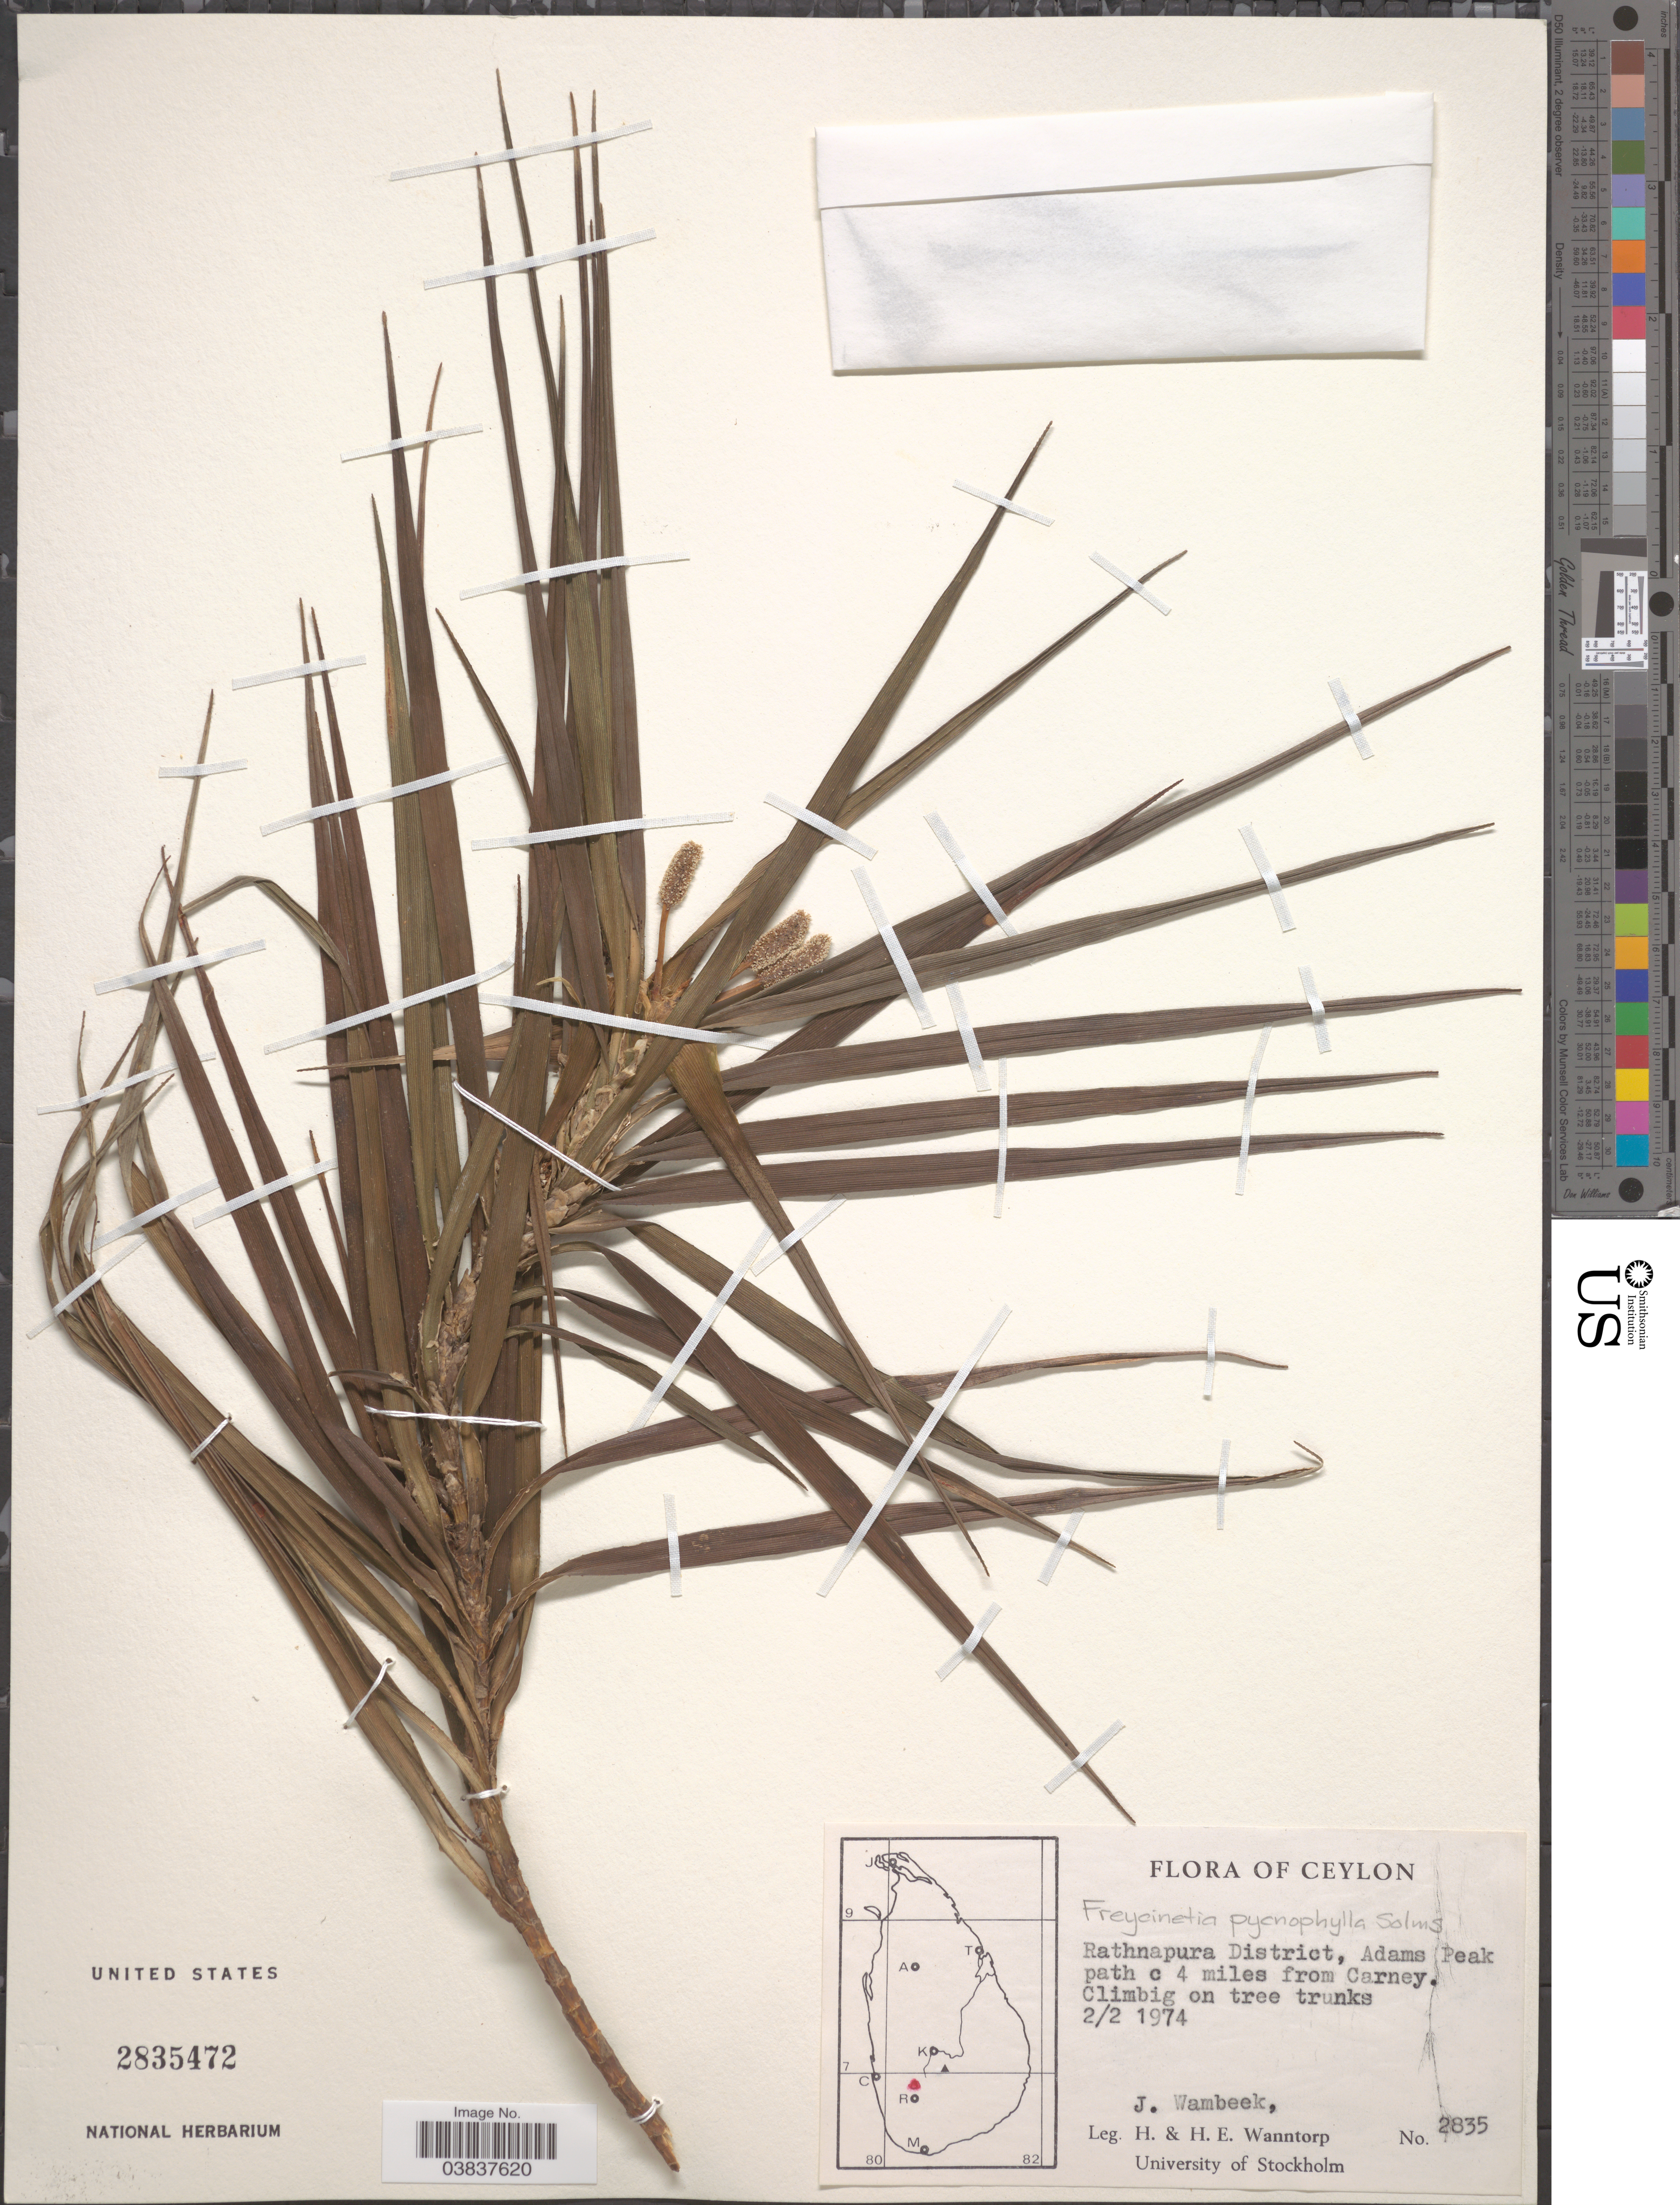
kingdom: Plantae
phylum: Tracheophyta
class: Liliopsida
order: Pandanales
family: Pandanaceae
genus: Freycinetia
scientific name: Freycinetia pycnocephala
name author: Solms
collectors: J. Wambeek, H. Wanntorp & H. Wanntorp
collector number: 2835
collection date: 1974-02-02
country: Sri Lanka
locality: Ceylon. Rathnapura District, Adams Peak path c 4 miles from Carney.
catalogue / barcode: US 2835472